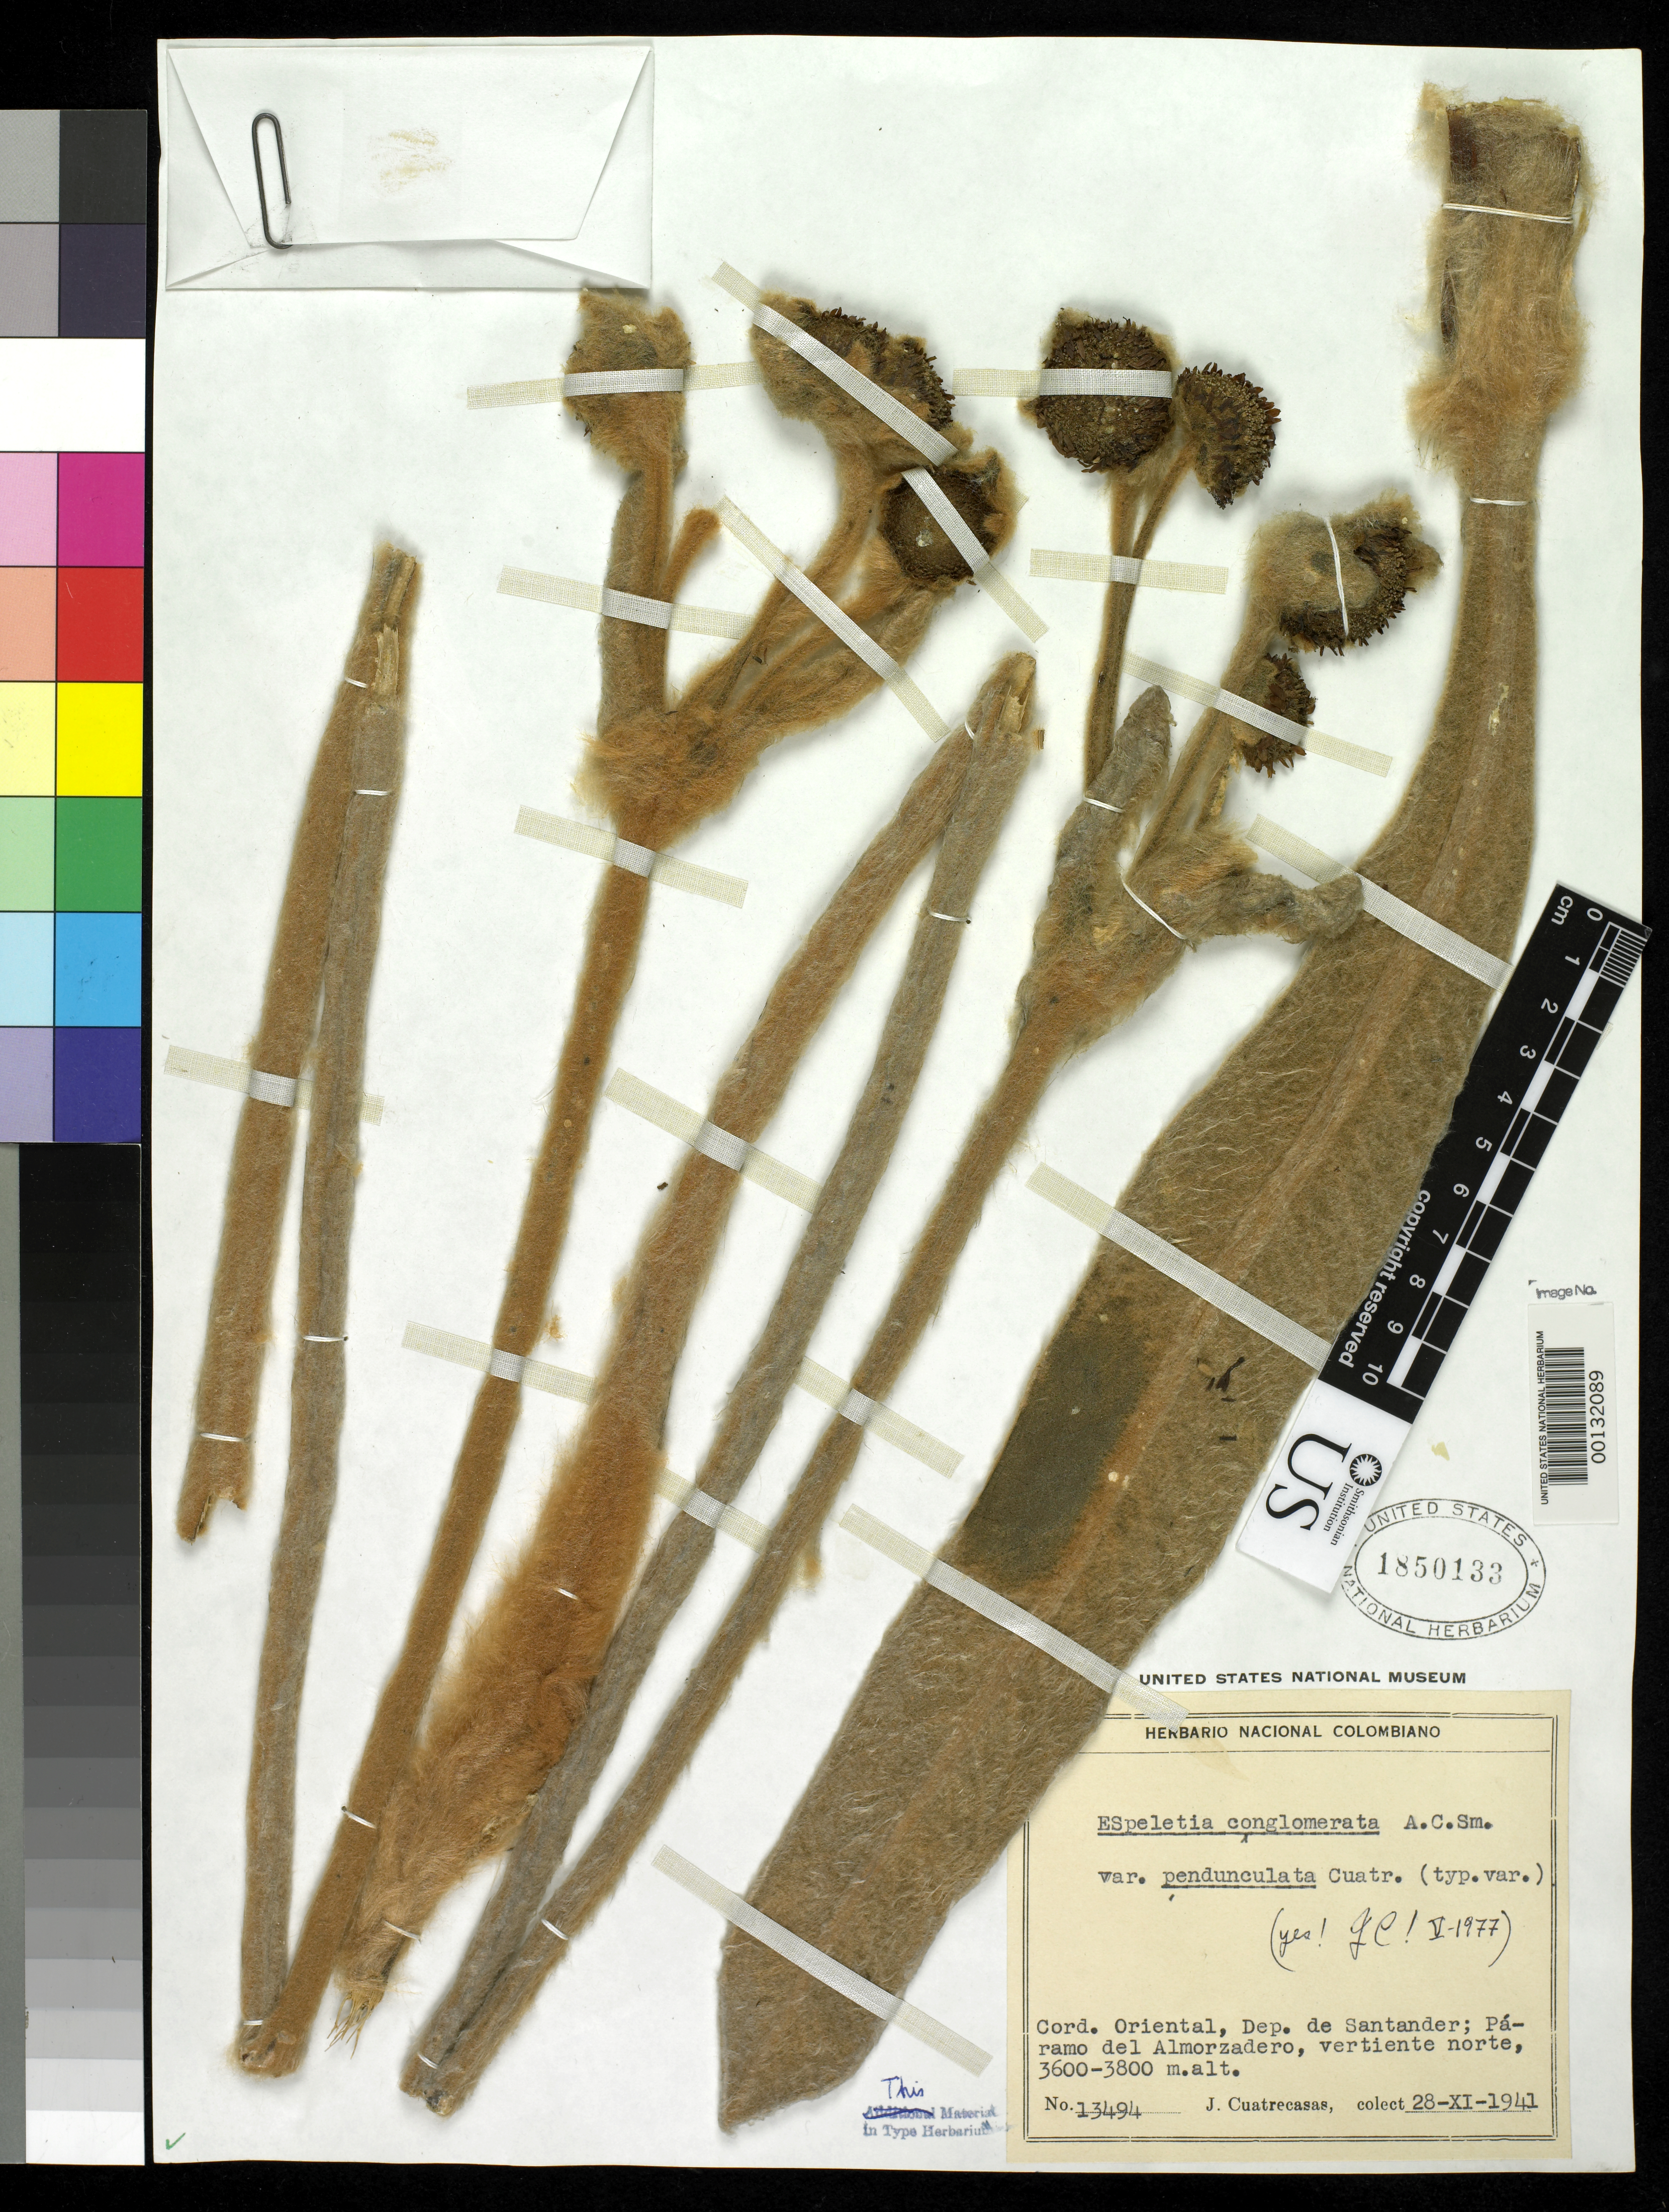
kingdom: Plantae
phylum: Tracheophyta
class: Magnoliopsida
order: Asterales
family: Asteraceae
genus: Espeletia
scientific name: Espeletia conglomerata var. pedunculata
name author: Cuatrec.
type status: Isotype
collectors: J. Cuatrecasas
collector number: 13494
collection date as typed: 28 Nov 1941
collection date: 1941-11-28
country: Colombia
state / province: Santander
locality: Páramo del Almorzadero, Cordillera Oriental, Vertiente Norte. [Páramo del Almorzadero, Cordillera Oriental, N slope]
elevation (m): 3600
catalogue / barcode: US 1850133